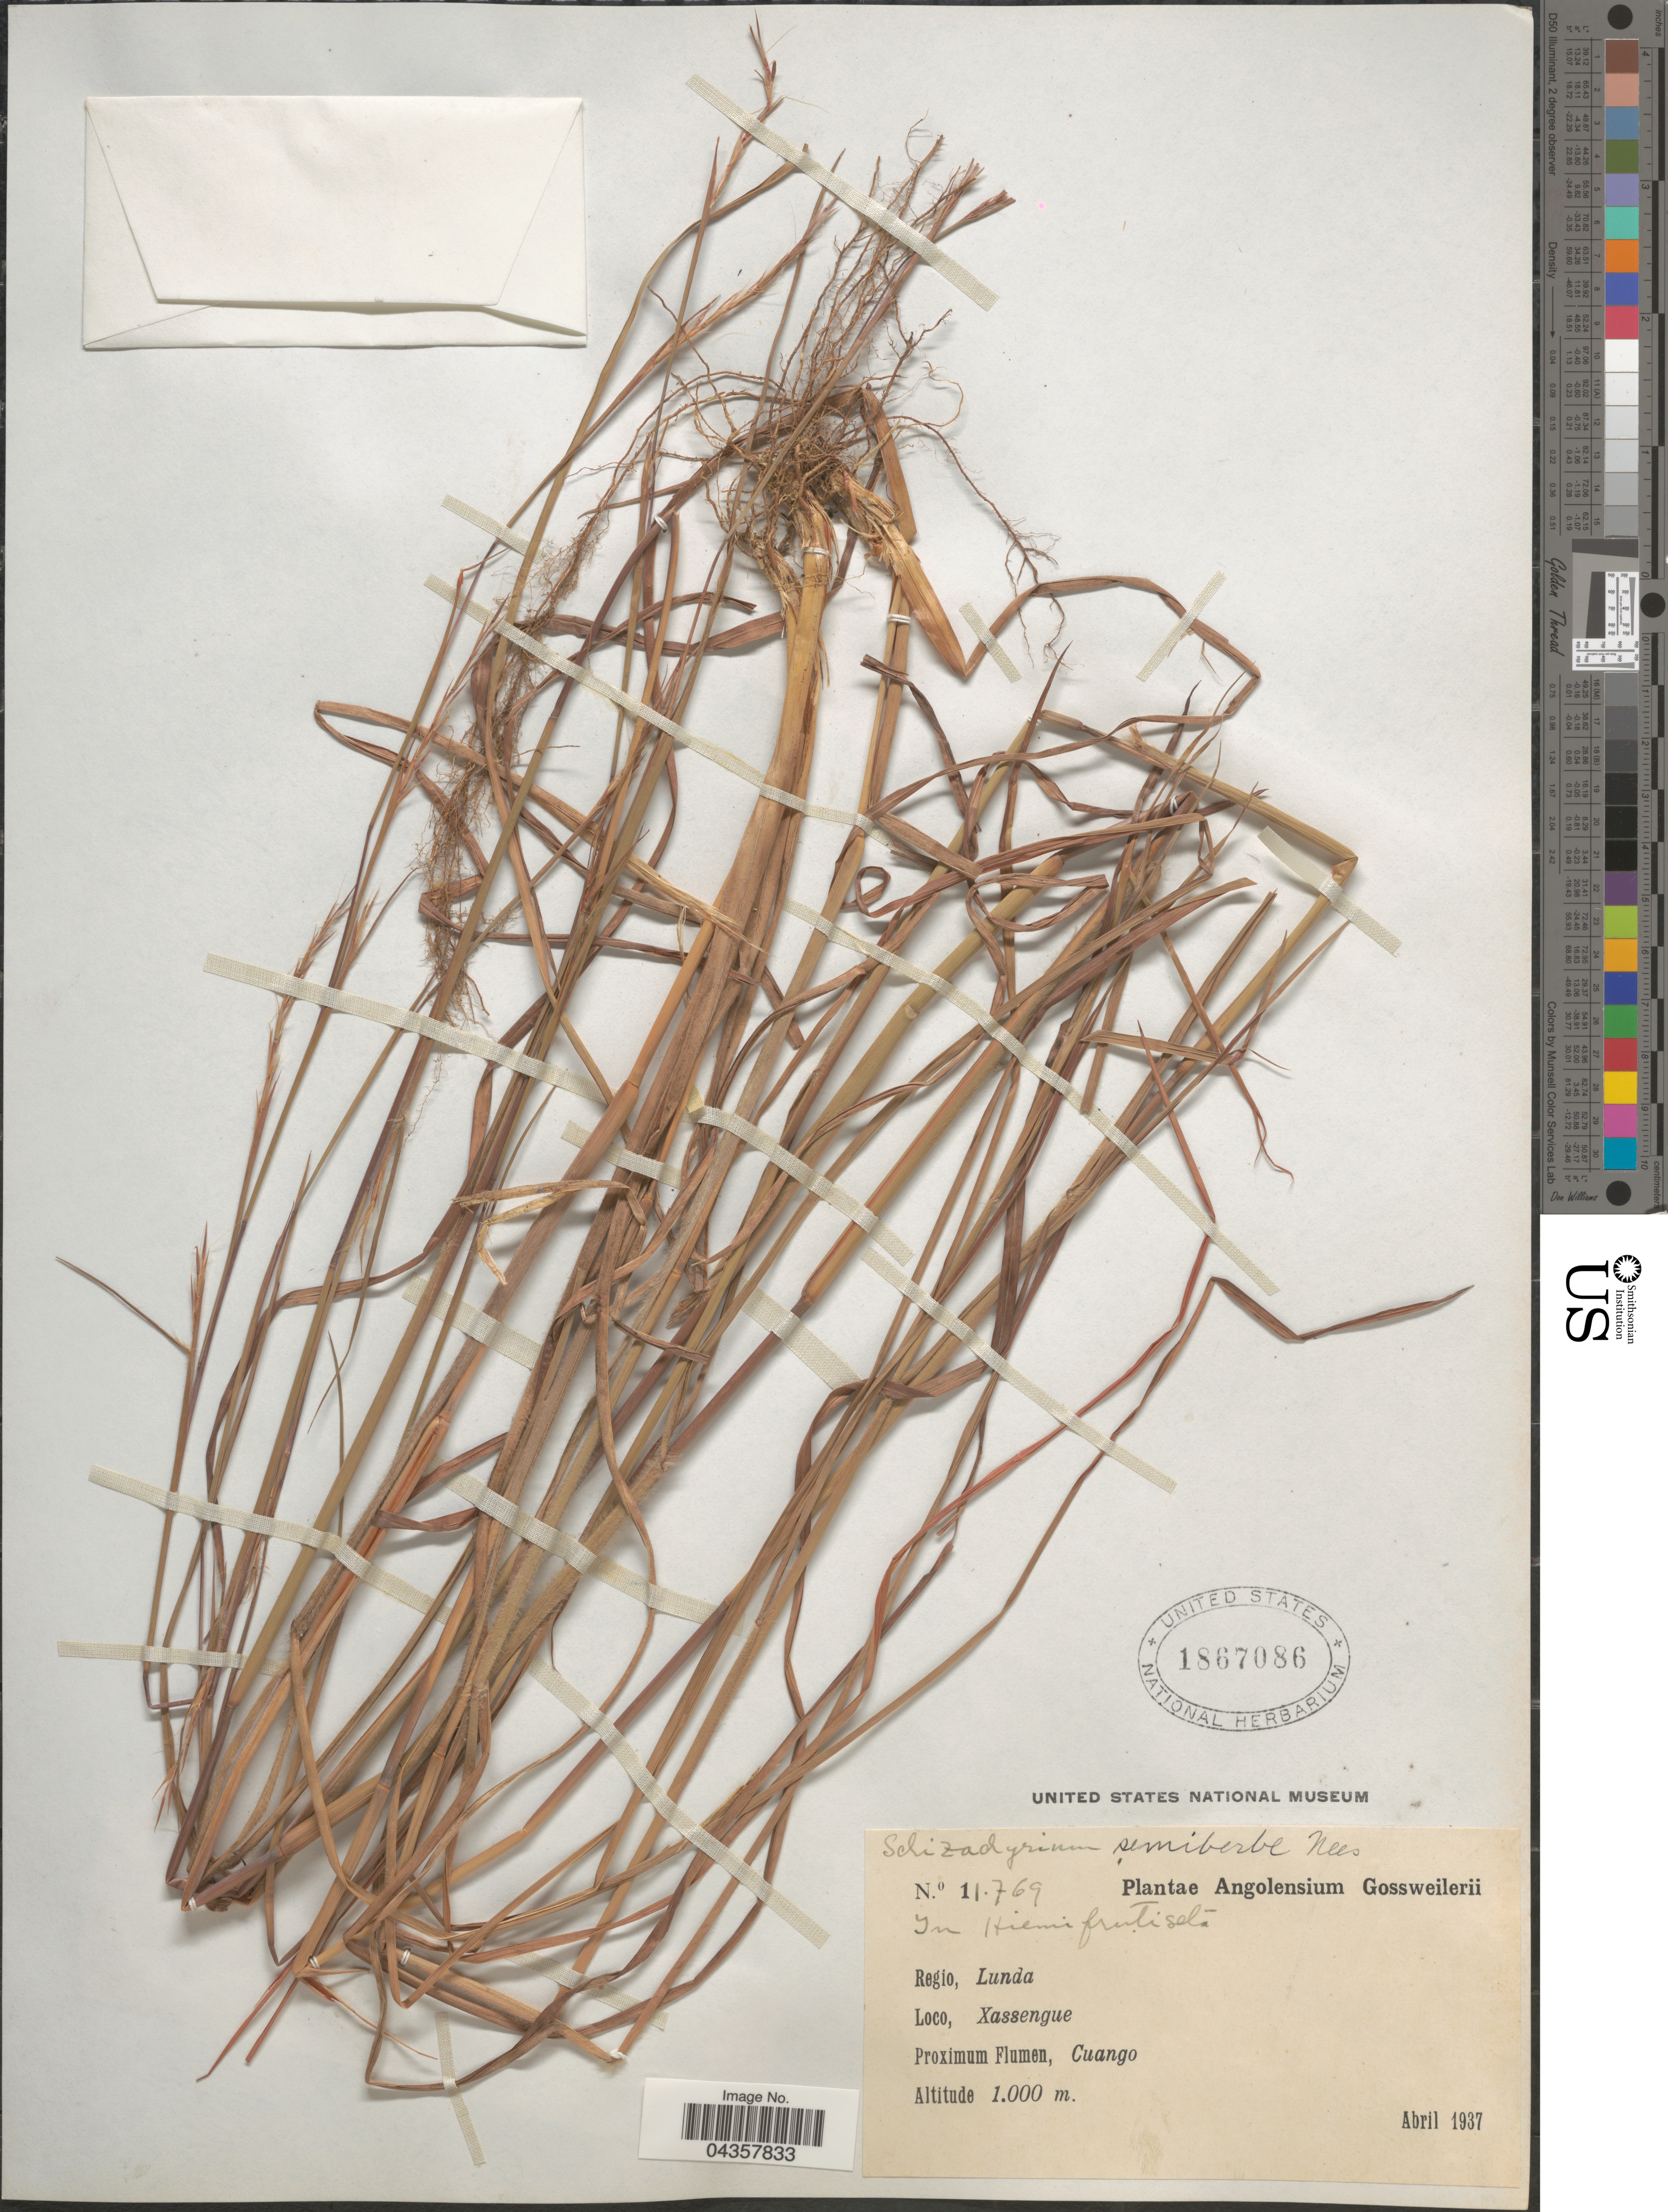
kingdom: Plantae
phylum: Tracheophyta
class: Liliopsida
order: Poales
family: Poaceae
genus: Schizachyrium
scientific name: Schizachyrium sanguineum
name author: (Retz.) Alston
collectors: -. Gossweiler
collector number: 11769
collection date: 1937-04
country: Angola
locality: Angolensium. Regio, Lunda. Xassengue. Proximum Flumen, Cuango.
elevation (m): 1000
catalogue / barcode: US 1867086